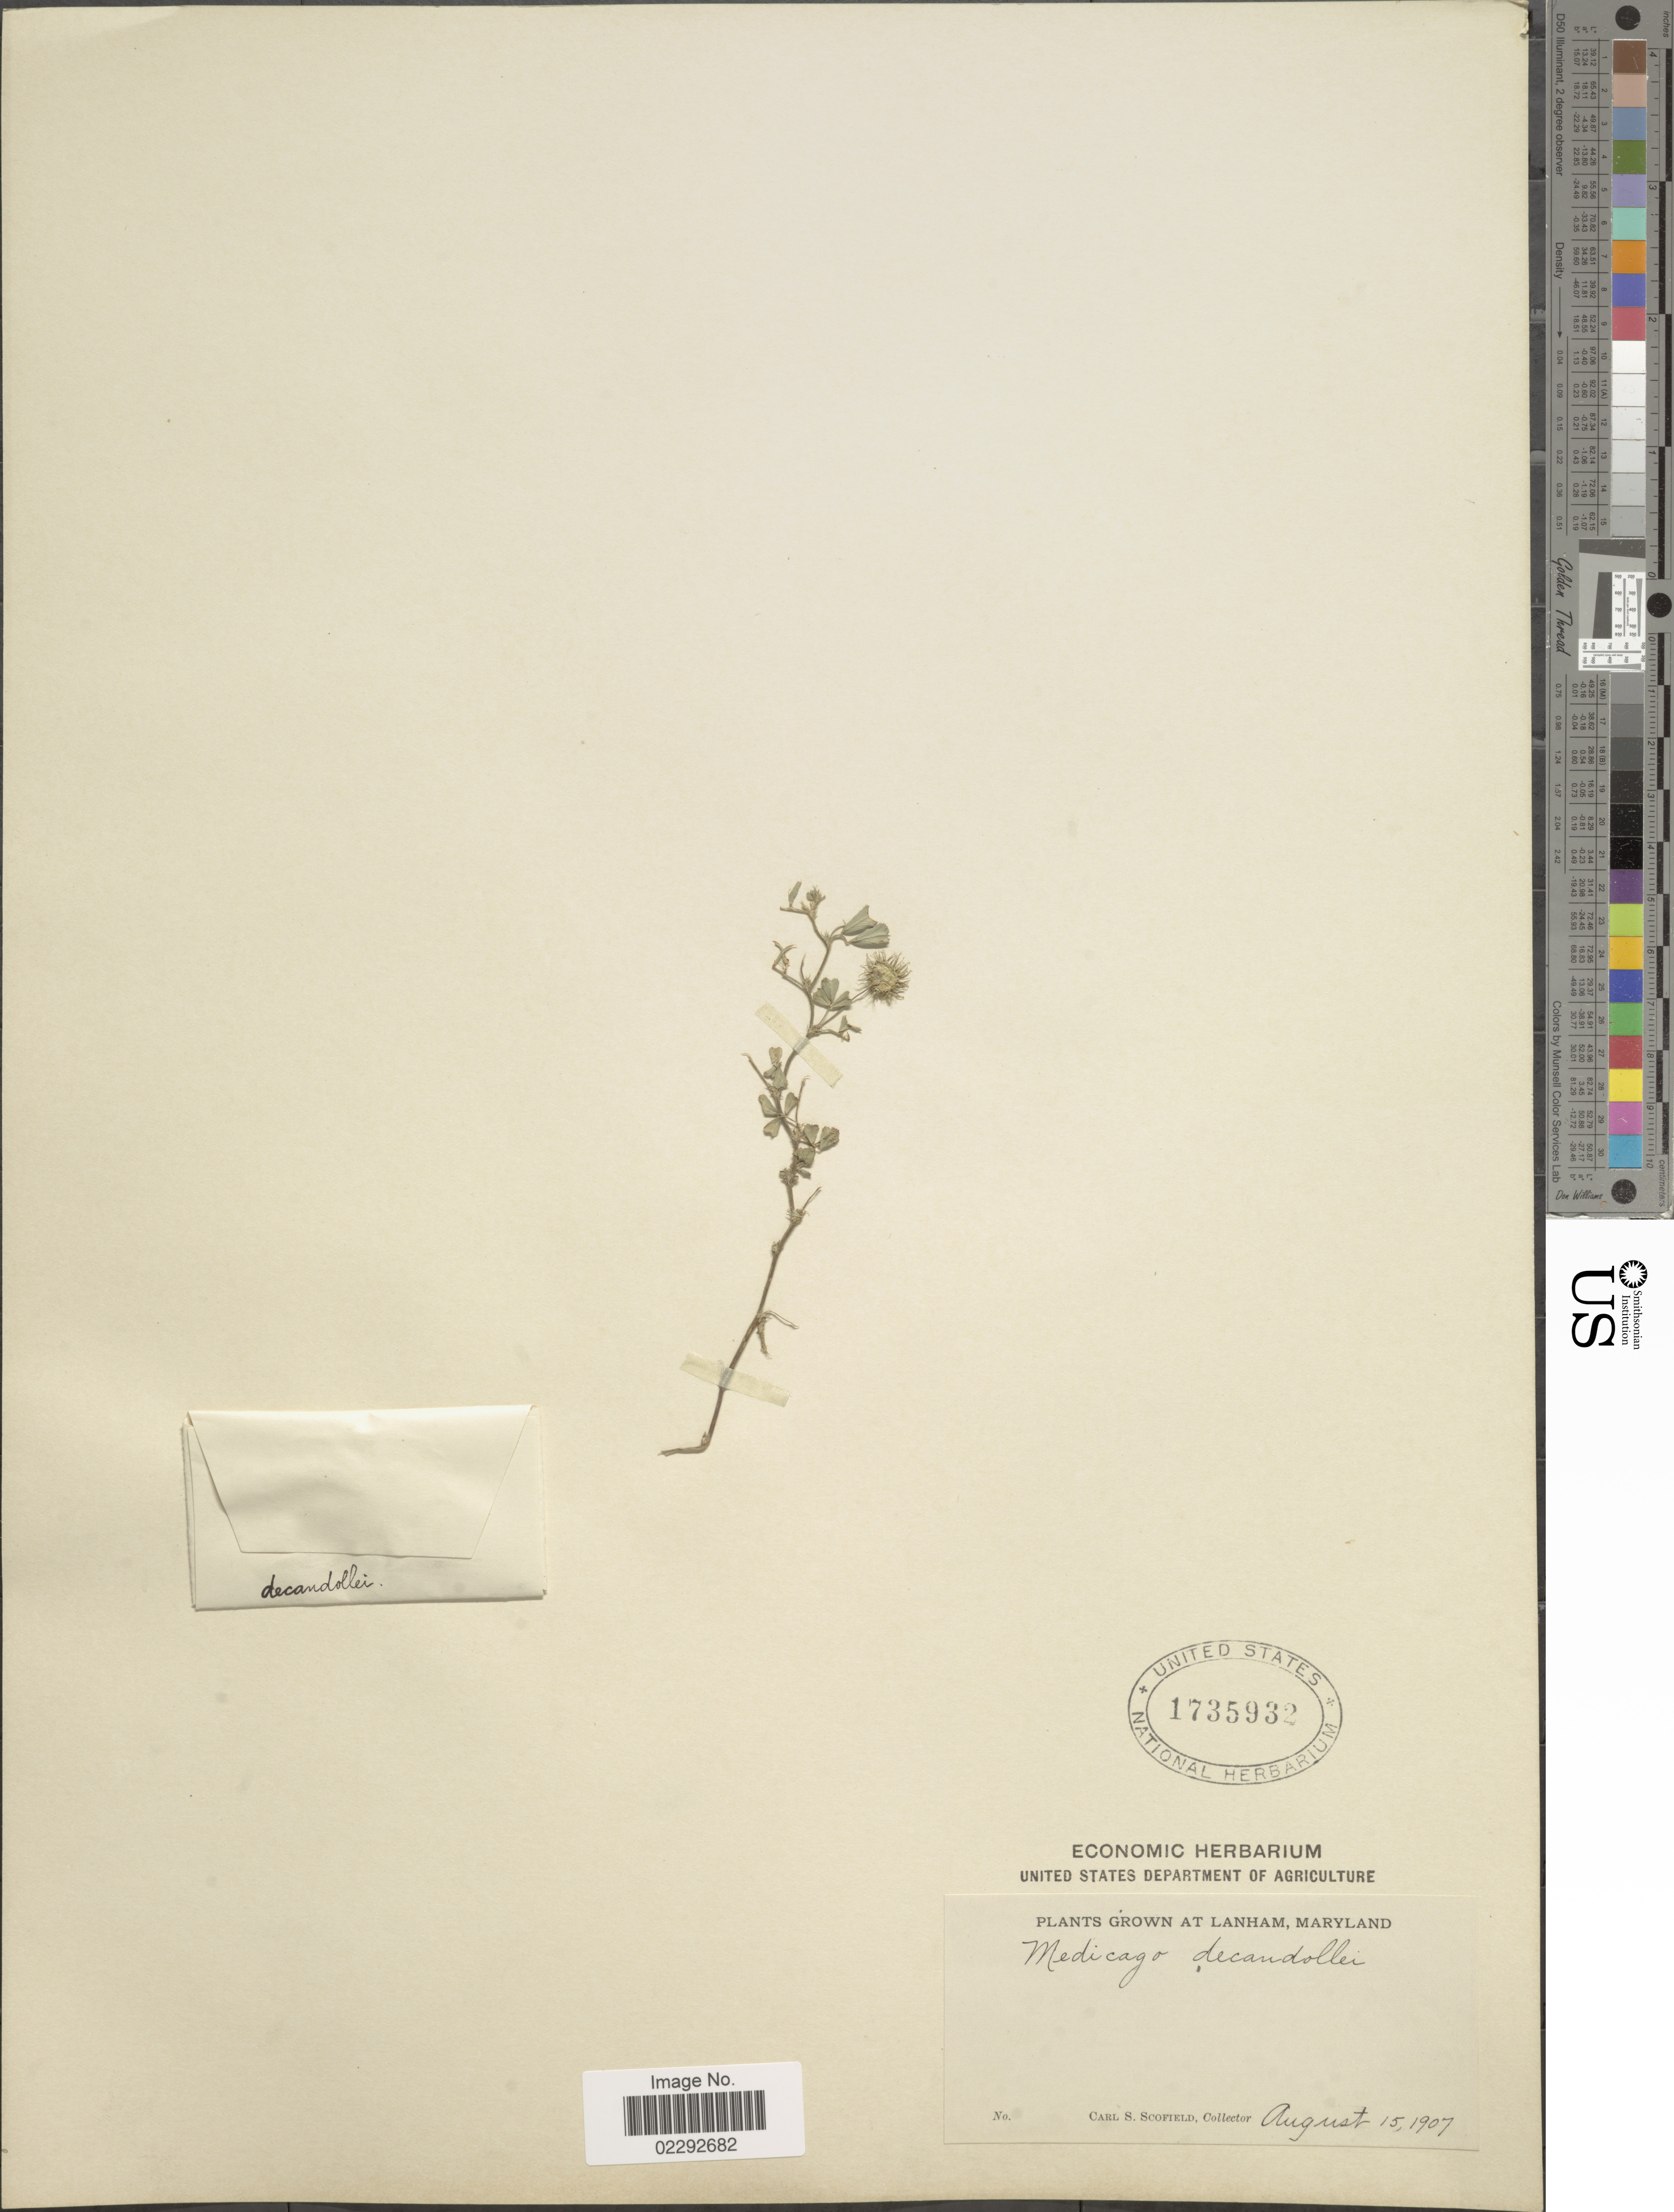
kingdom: Plantae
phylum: Tracheophyta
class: Magnoliopsida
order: Fabales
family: Fabaceae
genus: Medicago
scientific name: Medicago decandollii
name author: Tineo ex Gussone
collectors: C. Scofield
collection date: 1907-08-15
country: United States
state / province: Maryland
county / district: Prince George's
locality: Lanham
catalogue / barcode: US 1735932